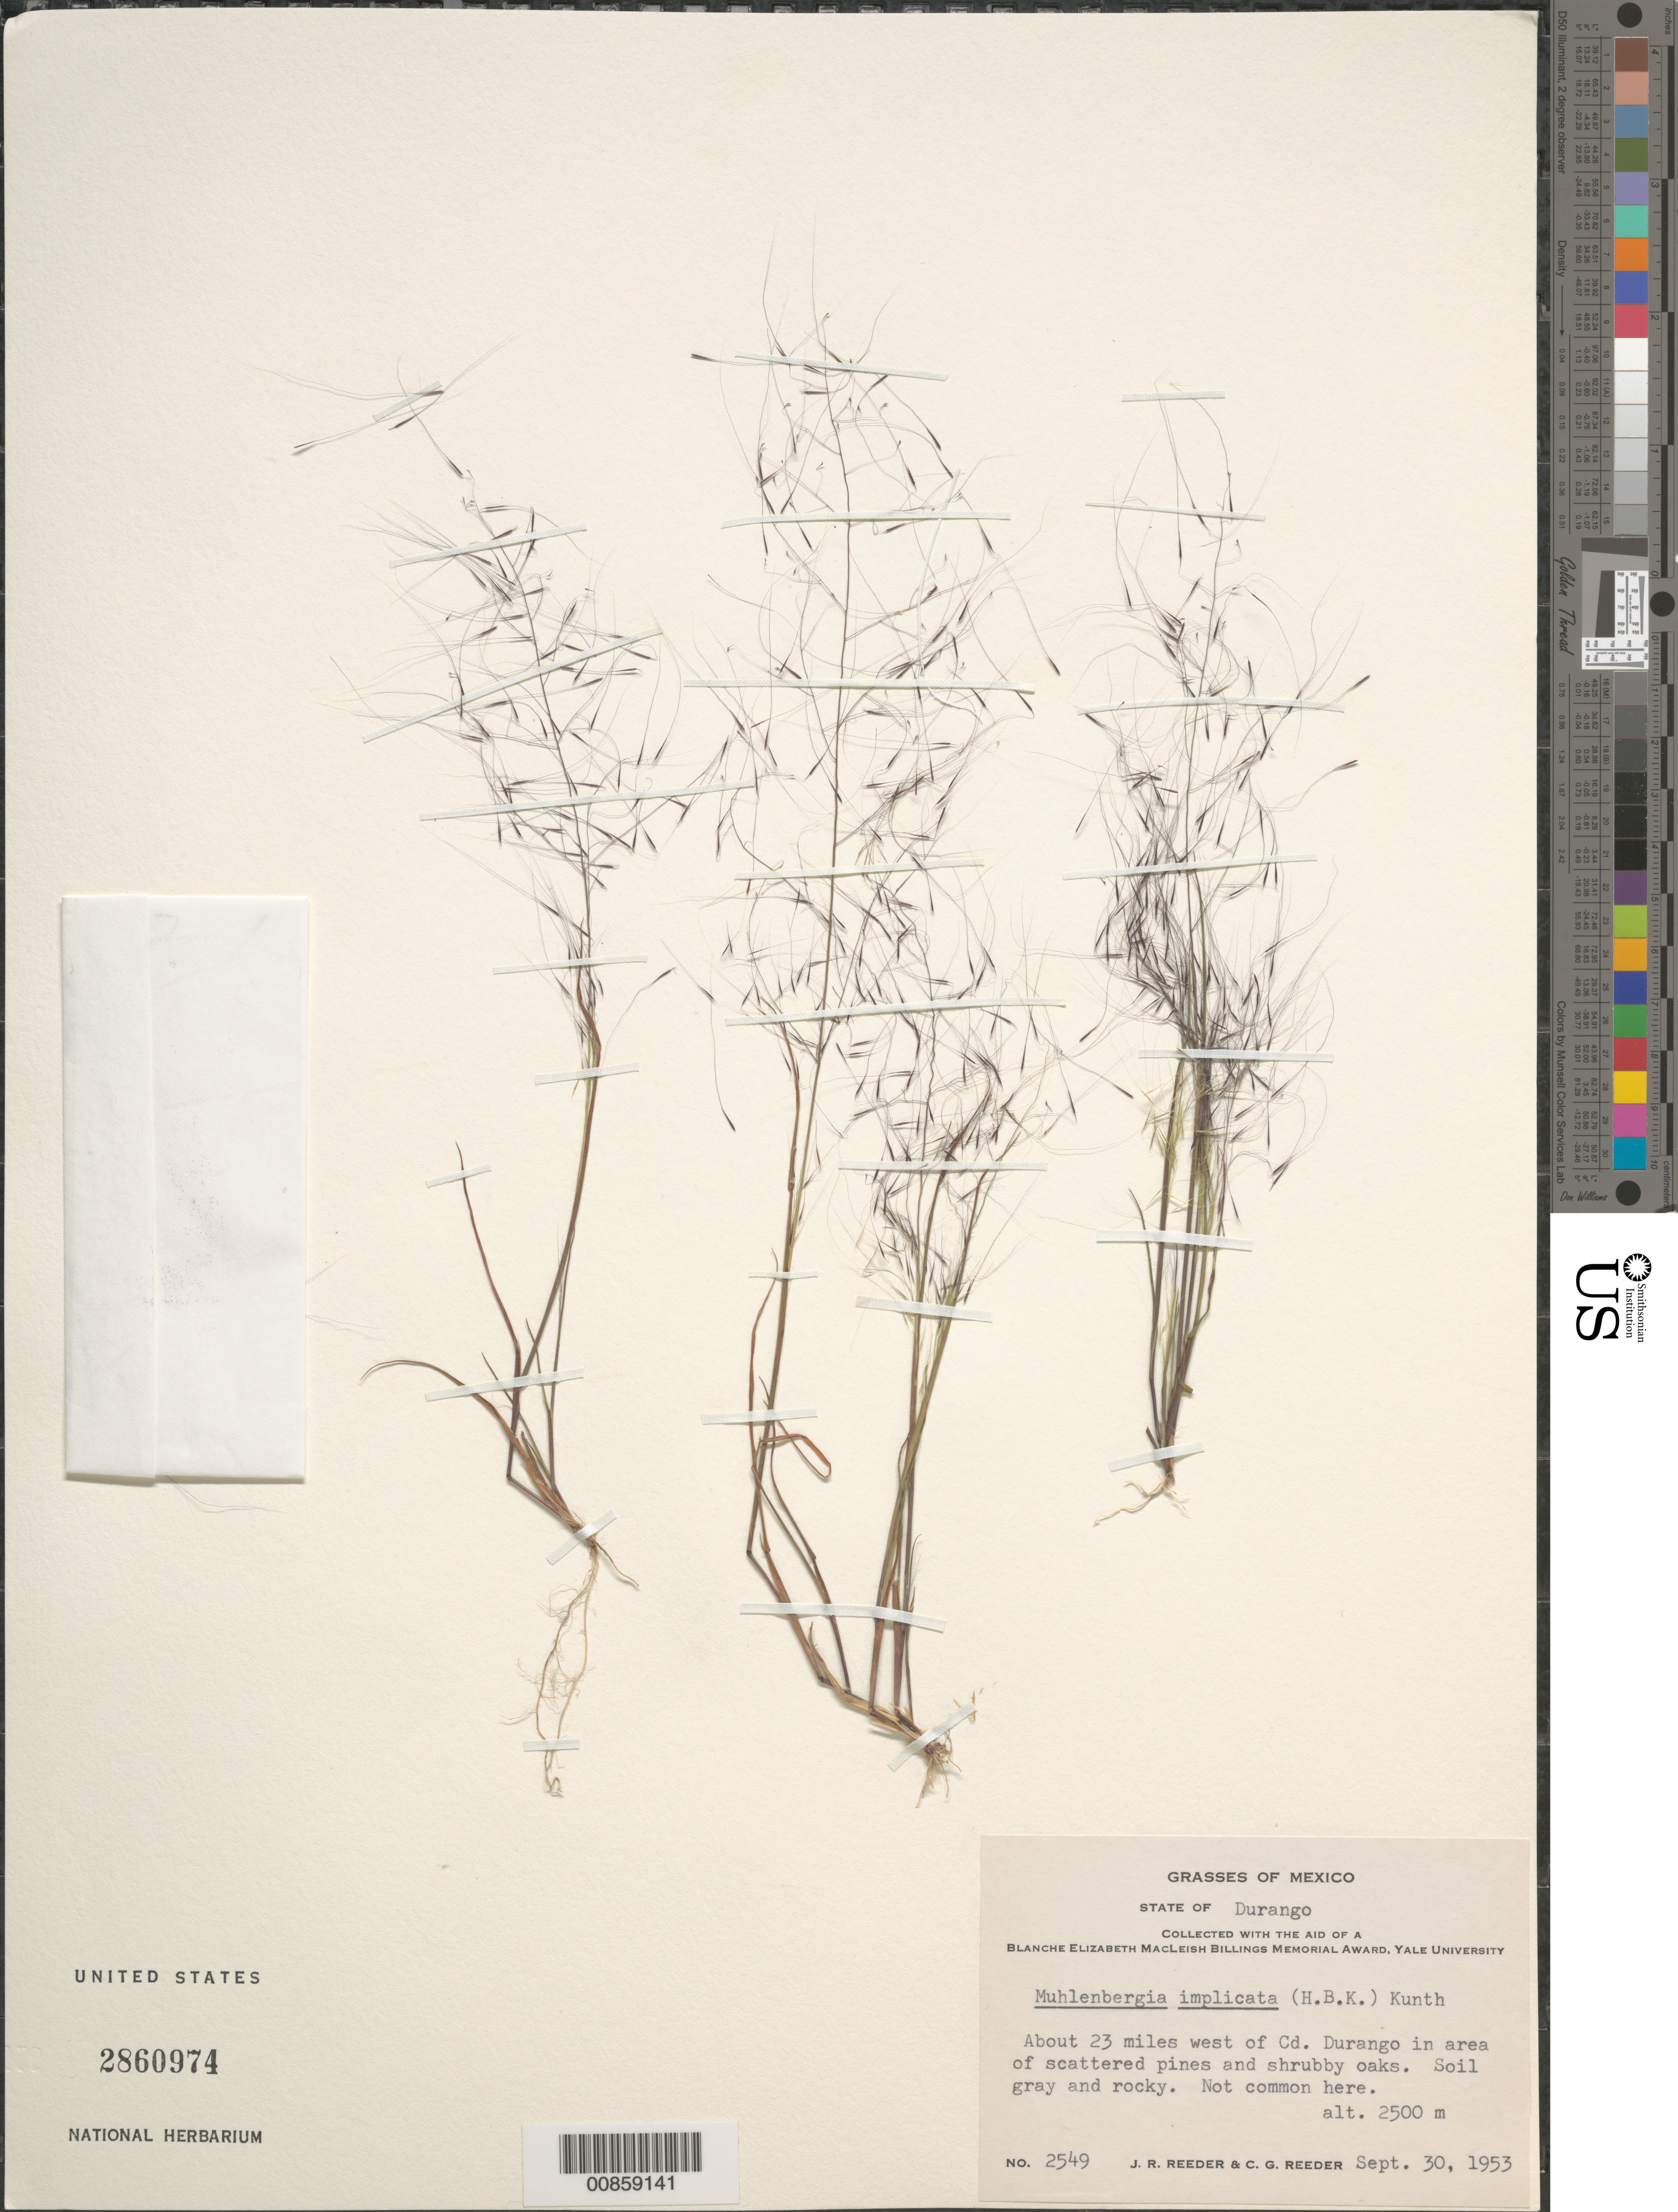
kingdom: Plantae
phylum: Tracheophyta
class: Liliopsida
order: Poales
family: Poaceae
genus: Muhlenbergia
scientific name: Muhlenbergia implicata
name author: (Kunth) Trin.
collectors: C. G. Reeder & J. R. Reeder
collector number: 2549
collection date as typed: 30 Sep 1953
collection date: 1953-09-30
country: Mexico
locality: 23 mi W of Durango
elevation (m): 2500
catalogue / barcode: US 2860974